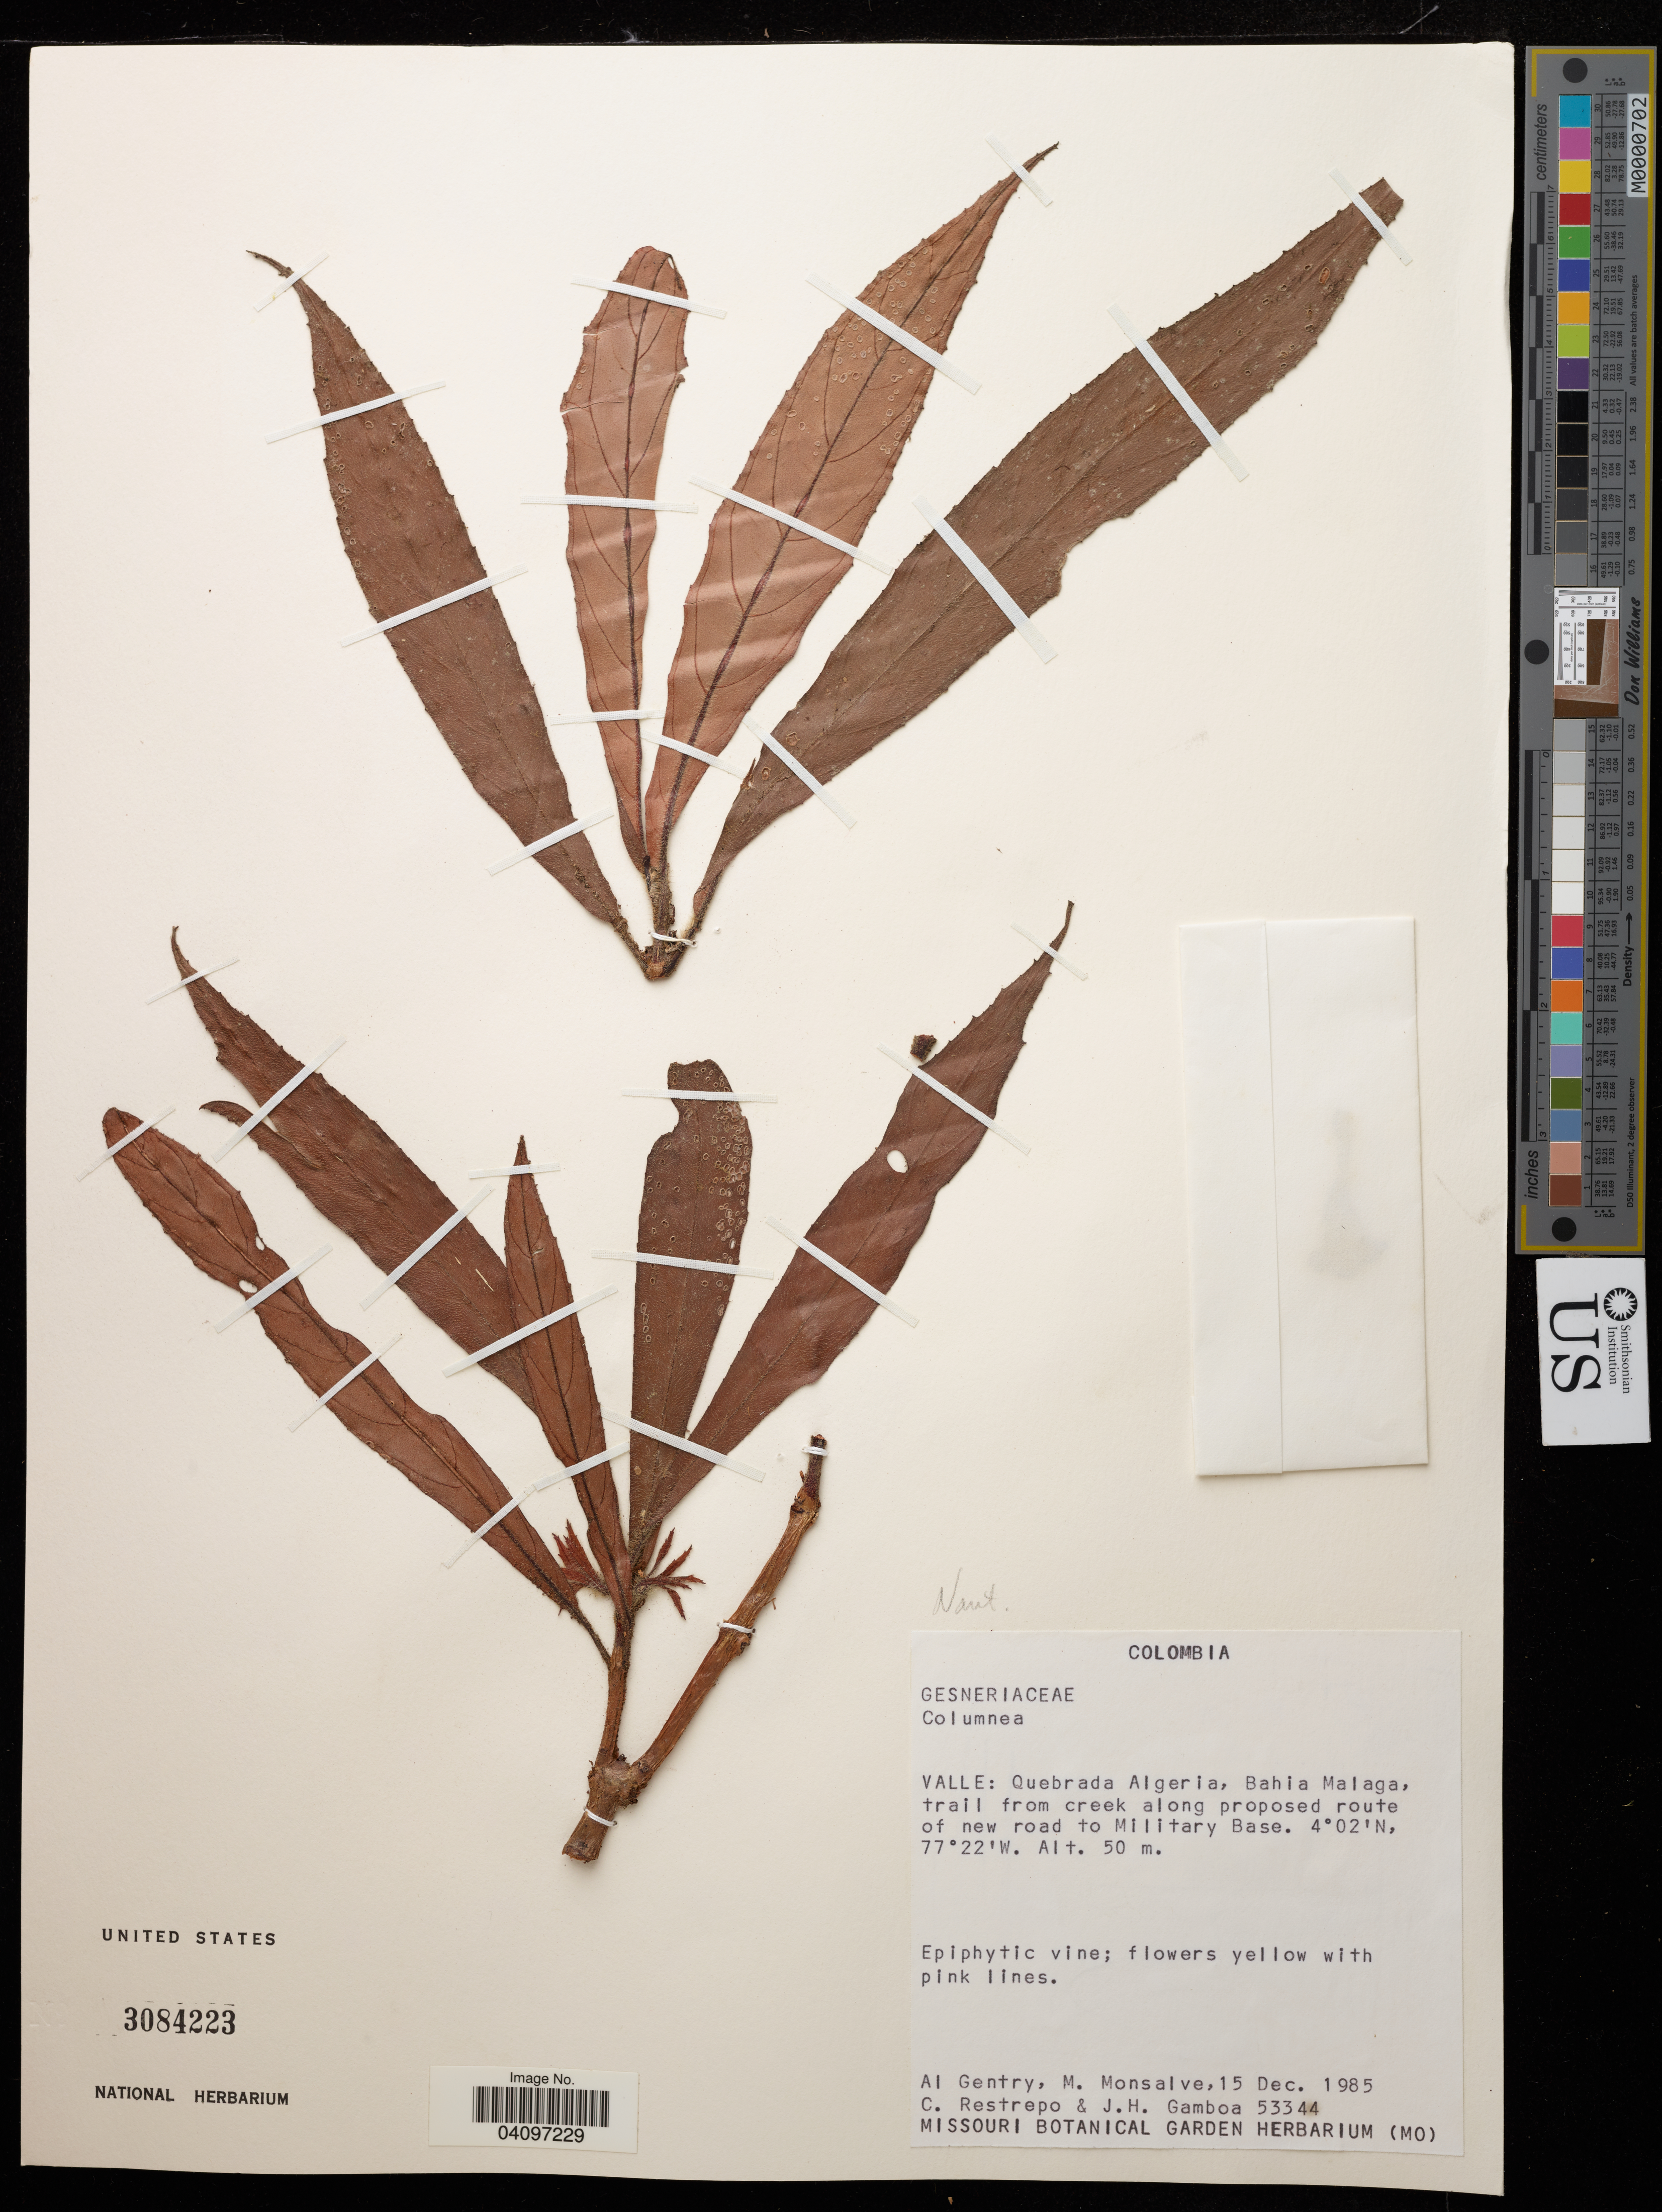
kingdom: Plantae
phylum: Tracheophyta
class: Magnoliopsida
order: Lamiales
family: Gesneriaceae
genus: Columnea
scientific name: Columnea sp.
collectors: A. Gentry, M. Monsalve, C. Restrepo & J. Gamboa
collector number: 53344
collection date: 1985-12-15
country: Colombia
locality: Valle: Quebrada Algeria, Bahia Malaga, trail from creek along proposed route of new road to Military Base.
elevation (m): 50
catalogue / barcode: US 3084223